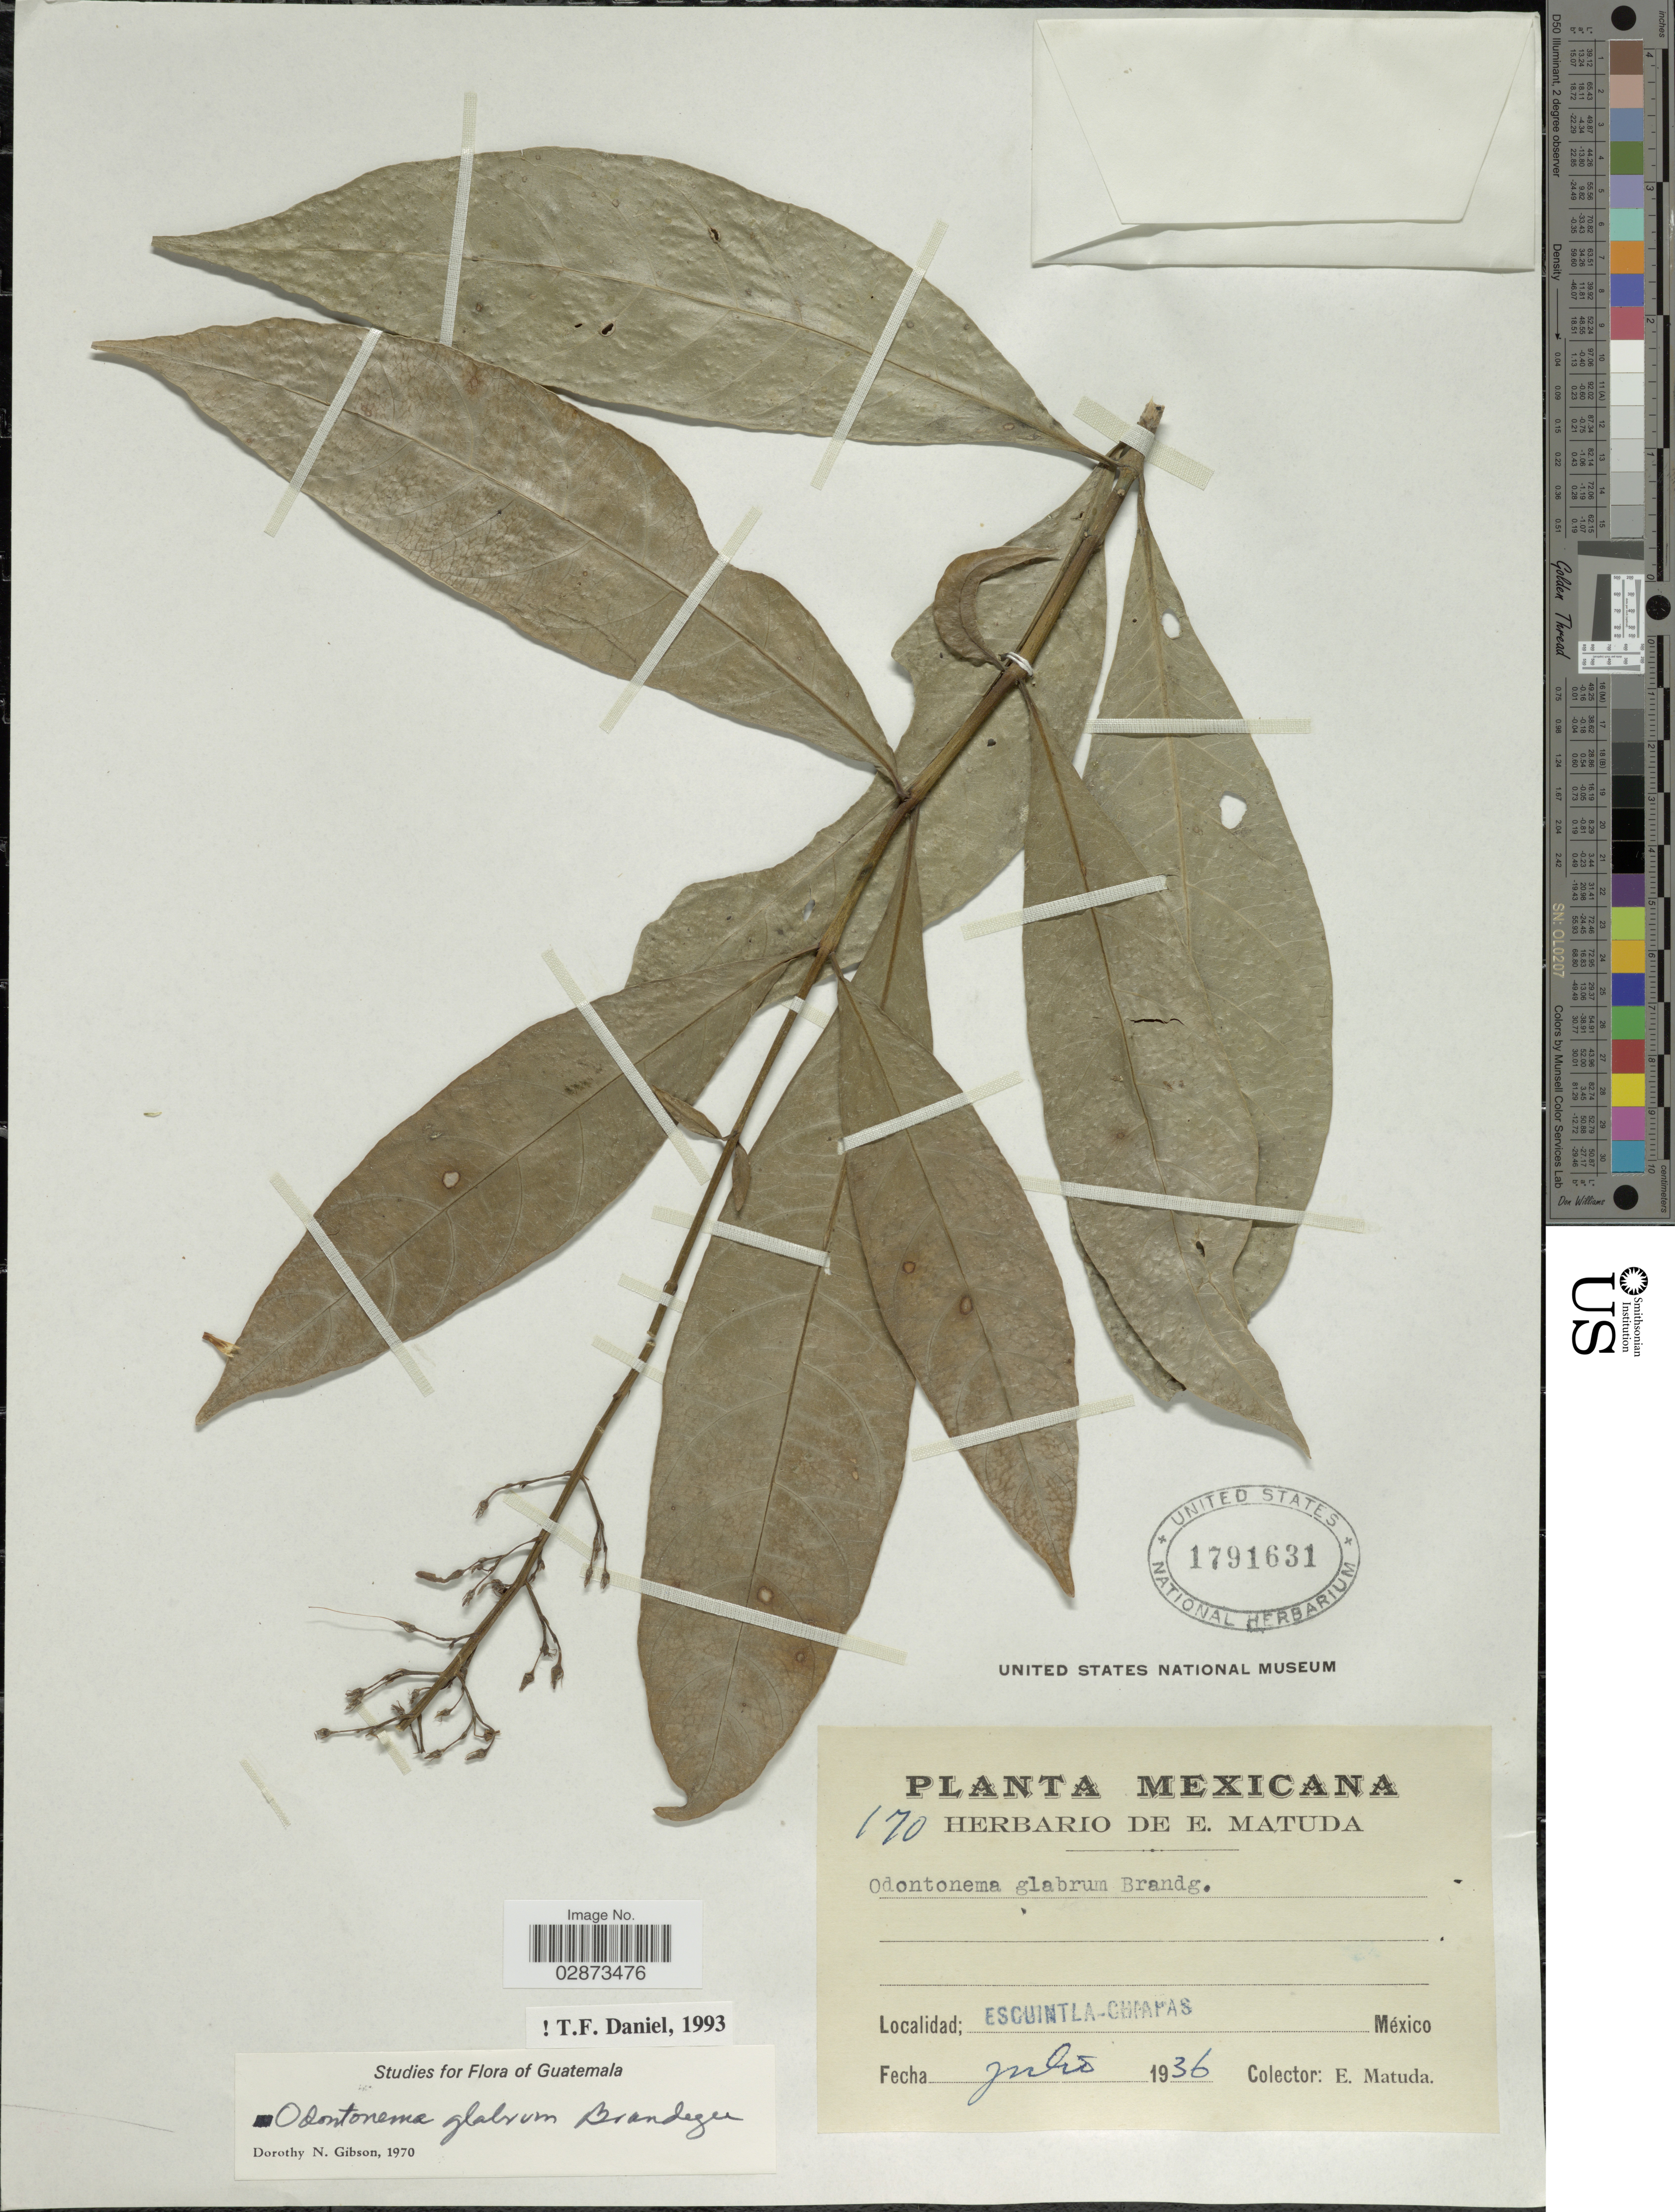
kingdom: Plantae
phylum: Tracheophyta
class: Magnoliopsida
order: Lamiales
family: Acanthaceae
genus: Odontonema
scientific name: Odontonema glabrum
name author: Brandegee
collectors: E. Matuda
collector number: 170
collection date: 1936-07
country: Mexico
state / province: Chiapas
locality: Escuintla-Chiapas, Mexico.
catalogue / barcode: US 1791631